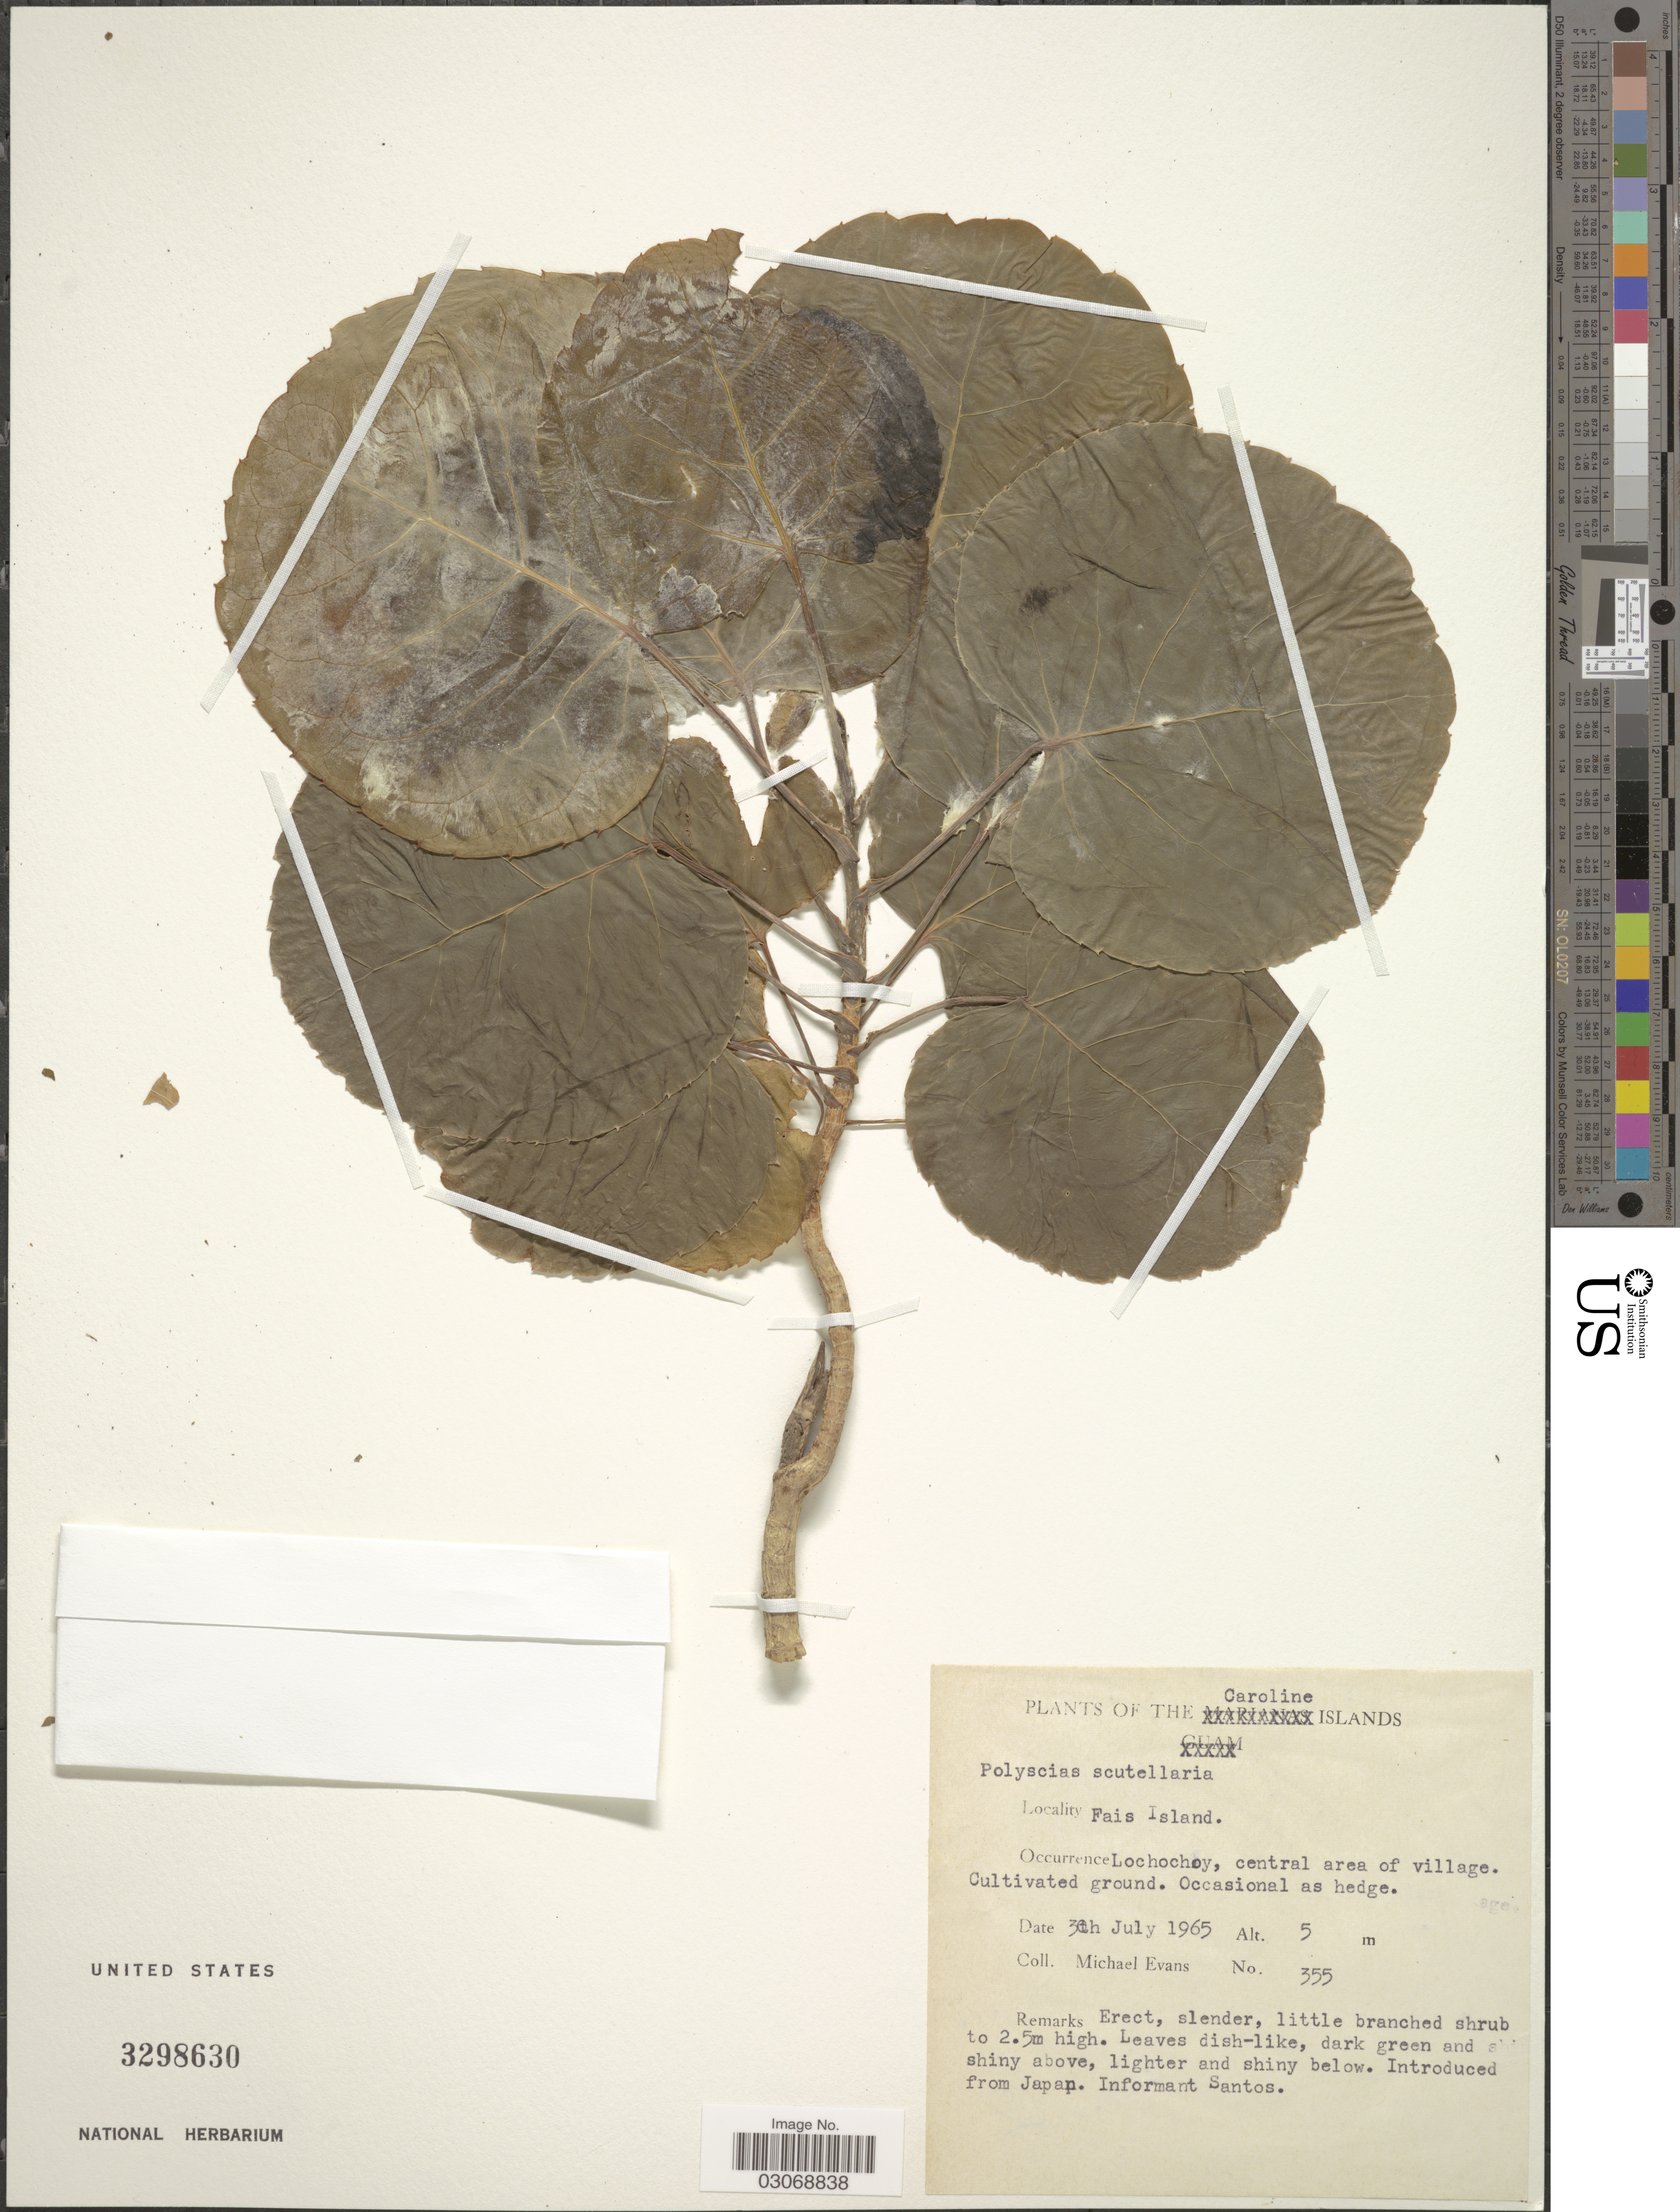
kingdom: Plantae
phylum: Tracheophyta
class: Magnoliopsida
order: Apiales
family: Araliaceae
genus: Polyscias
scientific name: Polyscias scutellaria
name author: (Burm. f.) Fosberg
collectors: M. Evans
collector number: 355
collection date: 1965-07-30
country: Micronesia, Federated States of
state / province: Yap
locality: The Caroline Islands. Fais Island. Lochochoy, central area of village.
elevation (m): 5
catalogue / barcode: US 3298630